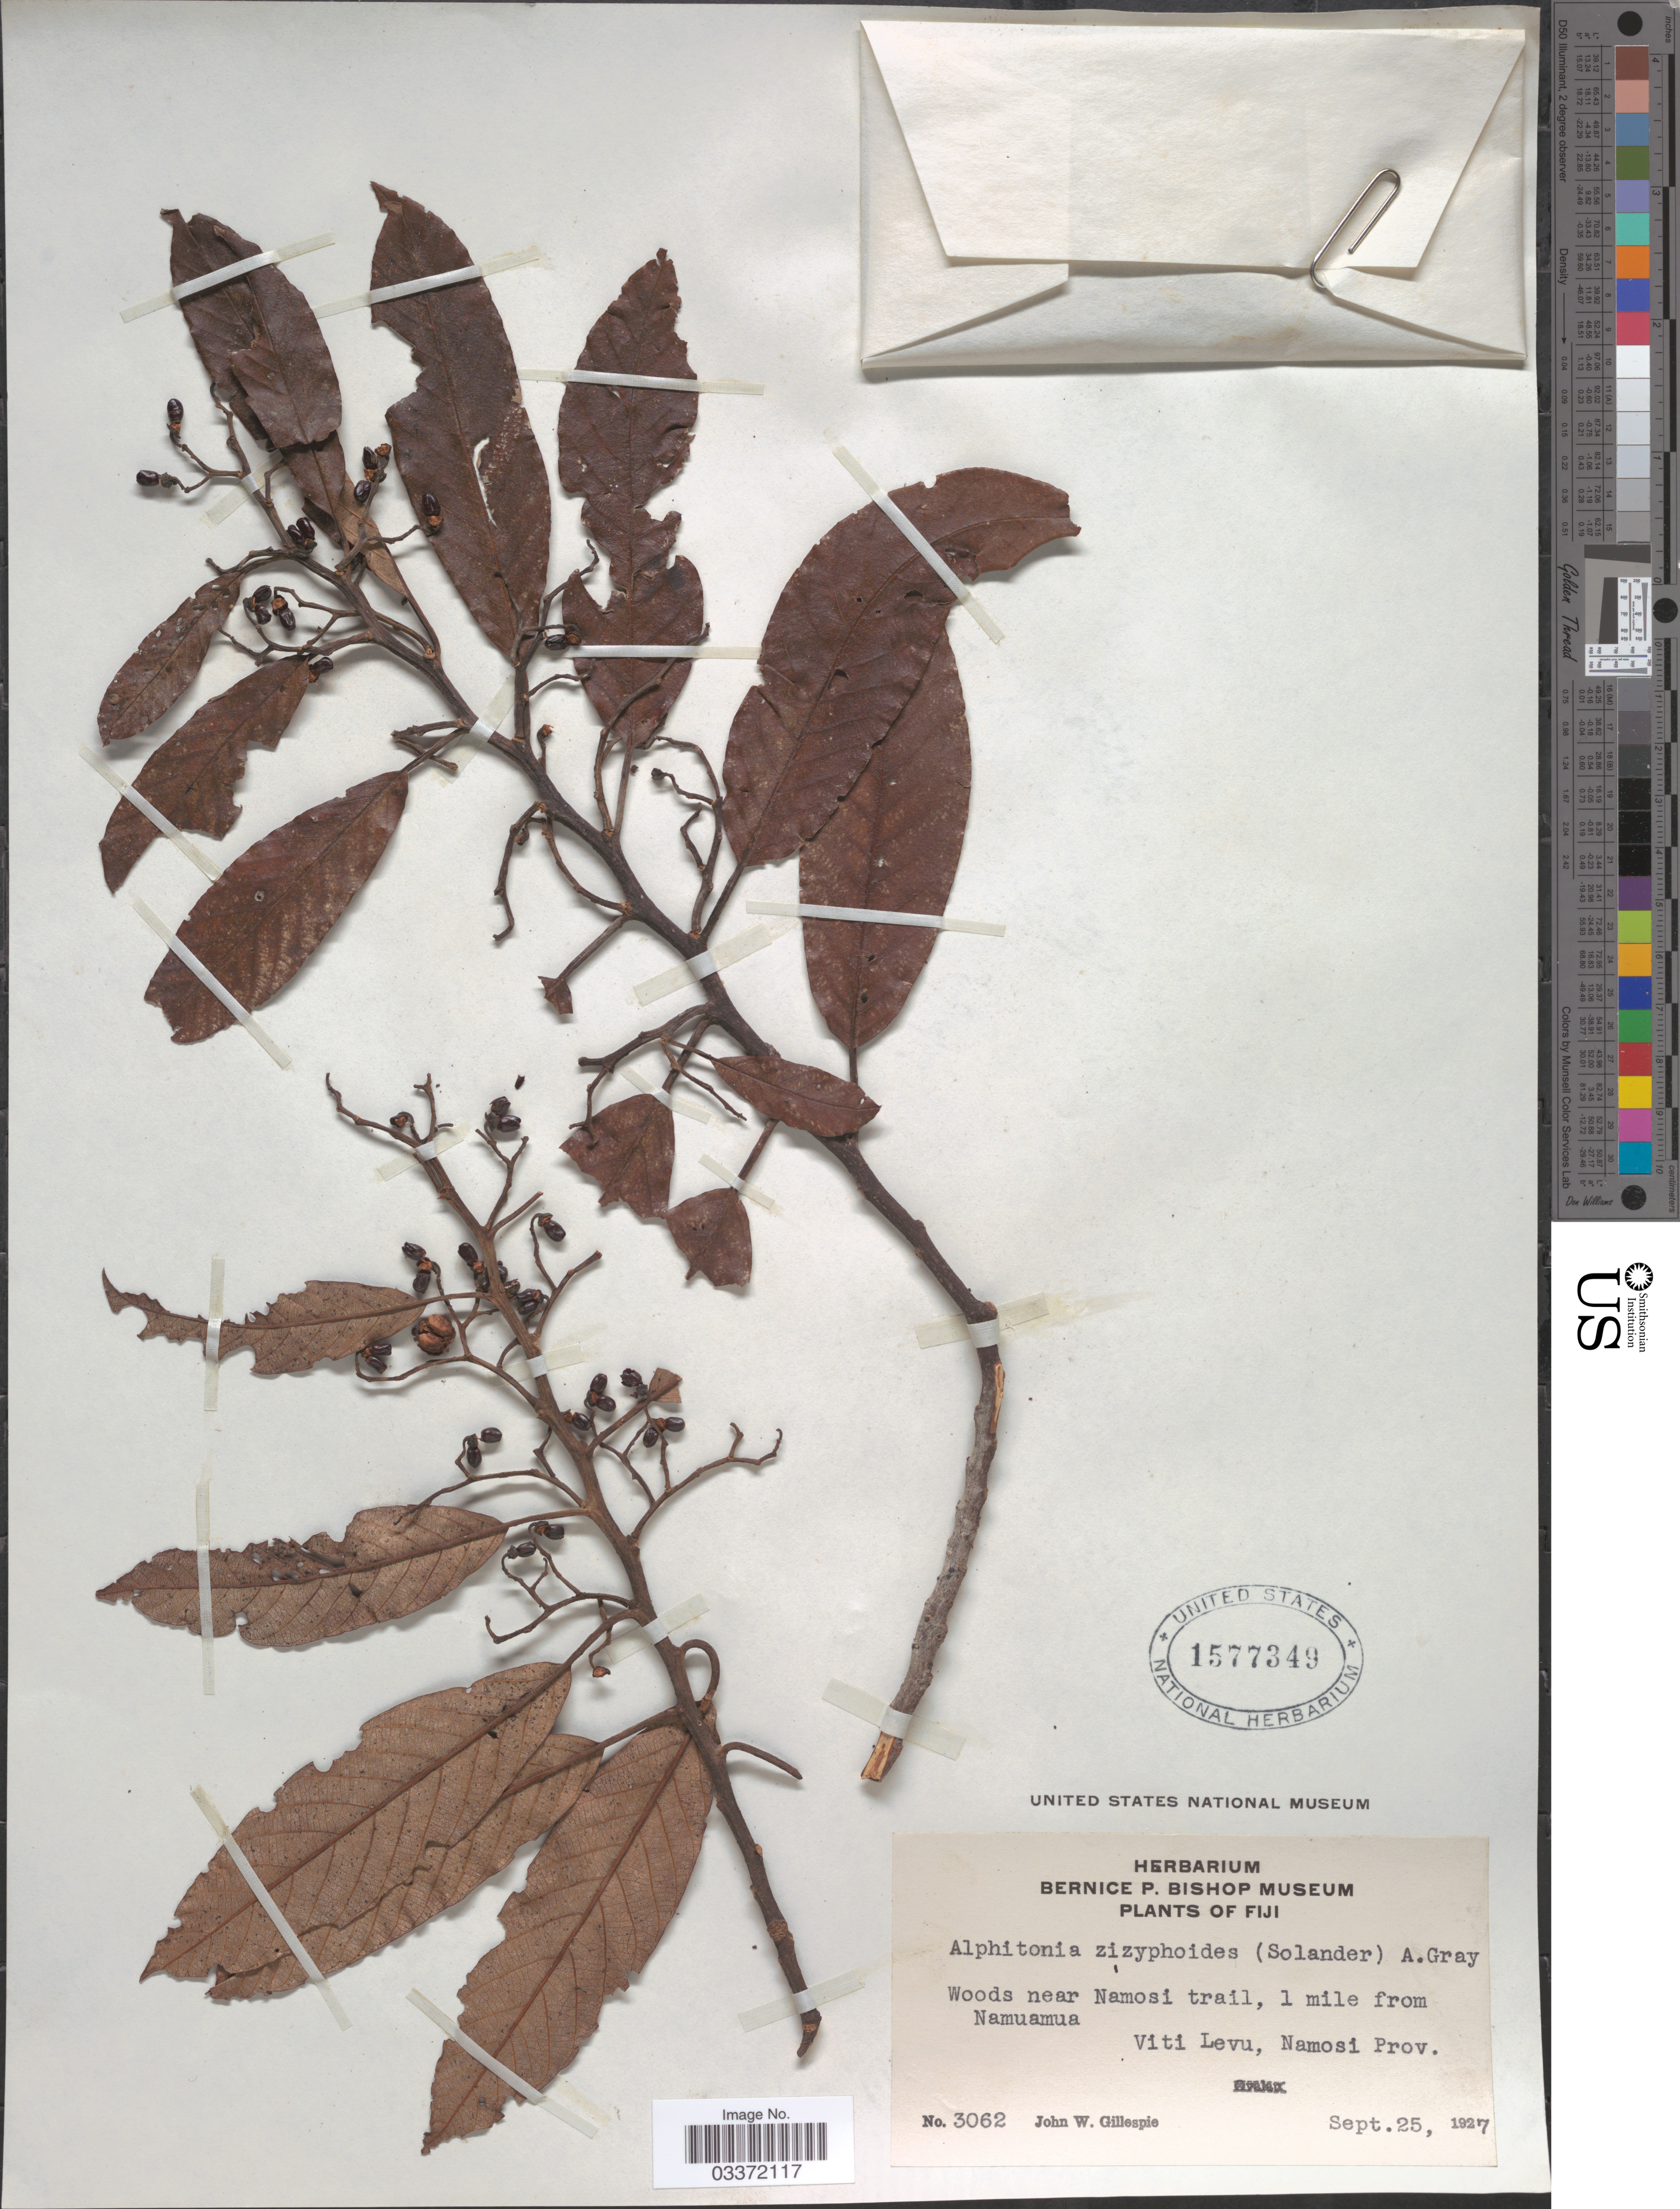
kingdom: Plantae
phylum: Tracheophyta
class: Magnoliopsida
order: Rosales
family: Rhamnaceae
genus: Alphitonia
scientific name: Alphitonia zizyphoides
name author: (Sol. ex Spreng.) A. Gray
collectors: J. W. Gillespie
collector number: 3062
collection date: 1927-09-25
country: Fiji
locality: Woods near Namosi trail, 1 mile from Namuamua, Viti Levu, Namosi Prov.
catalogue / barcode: US 1577349